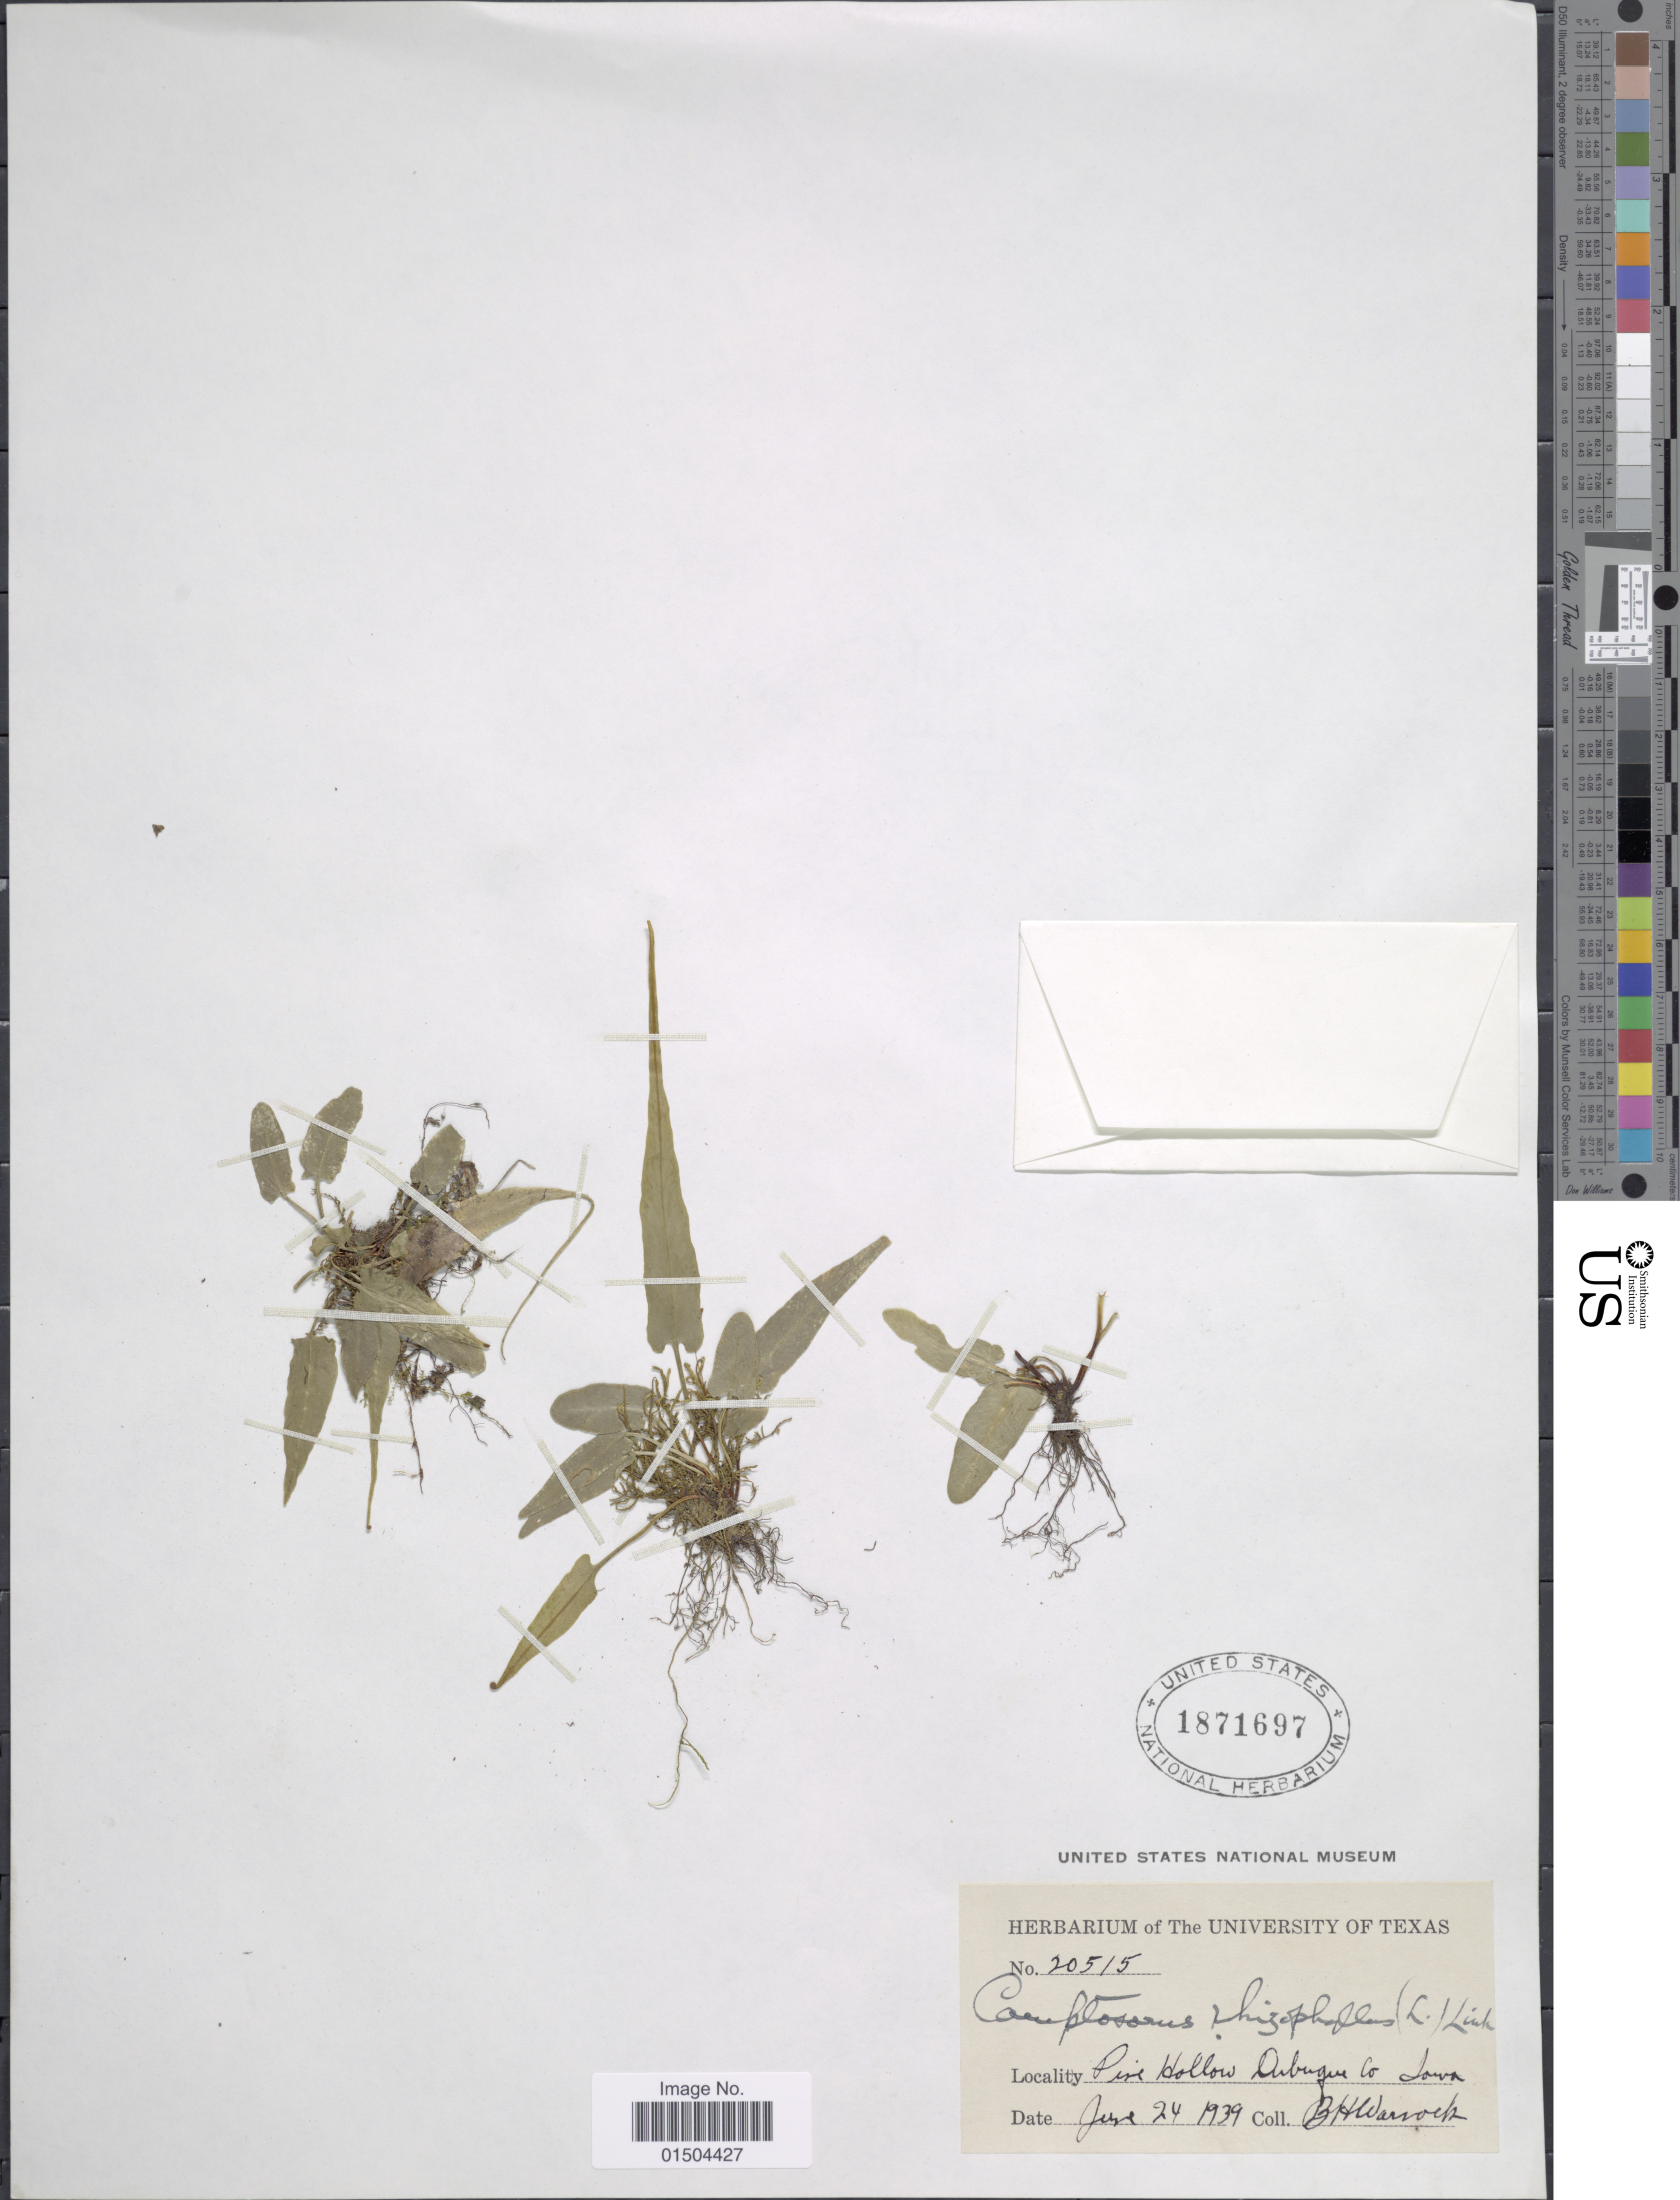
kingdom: Plantae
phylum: Tracheophyta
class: Polypodiopsida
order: Polypodiales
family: Aspleniaceae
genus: Asplenium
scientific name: Asplenium rhizophyllum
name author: L.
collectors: B. H. Warnock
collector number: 20515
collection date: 1939-06-24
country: United States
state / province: Iowa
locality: Pine Hollow Dubuque Co.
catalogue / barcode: US 1871697